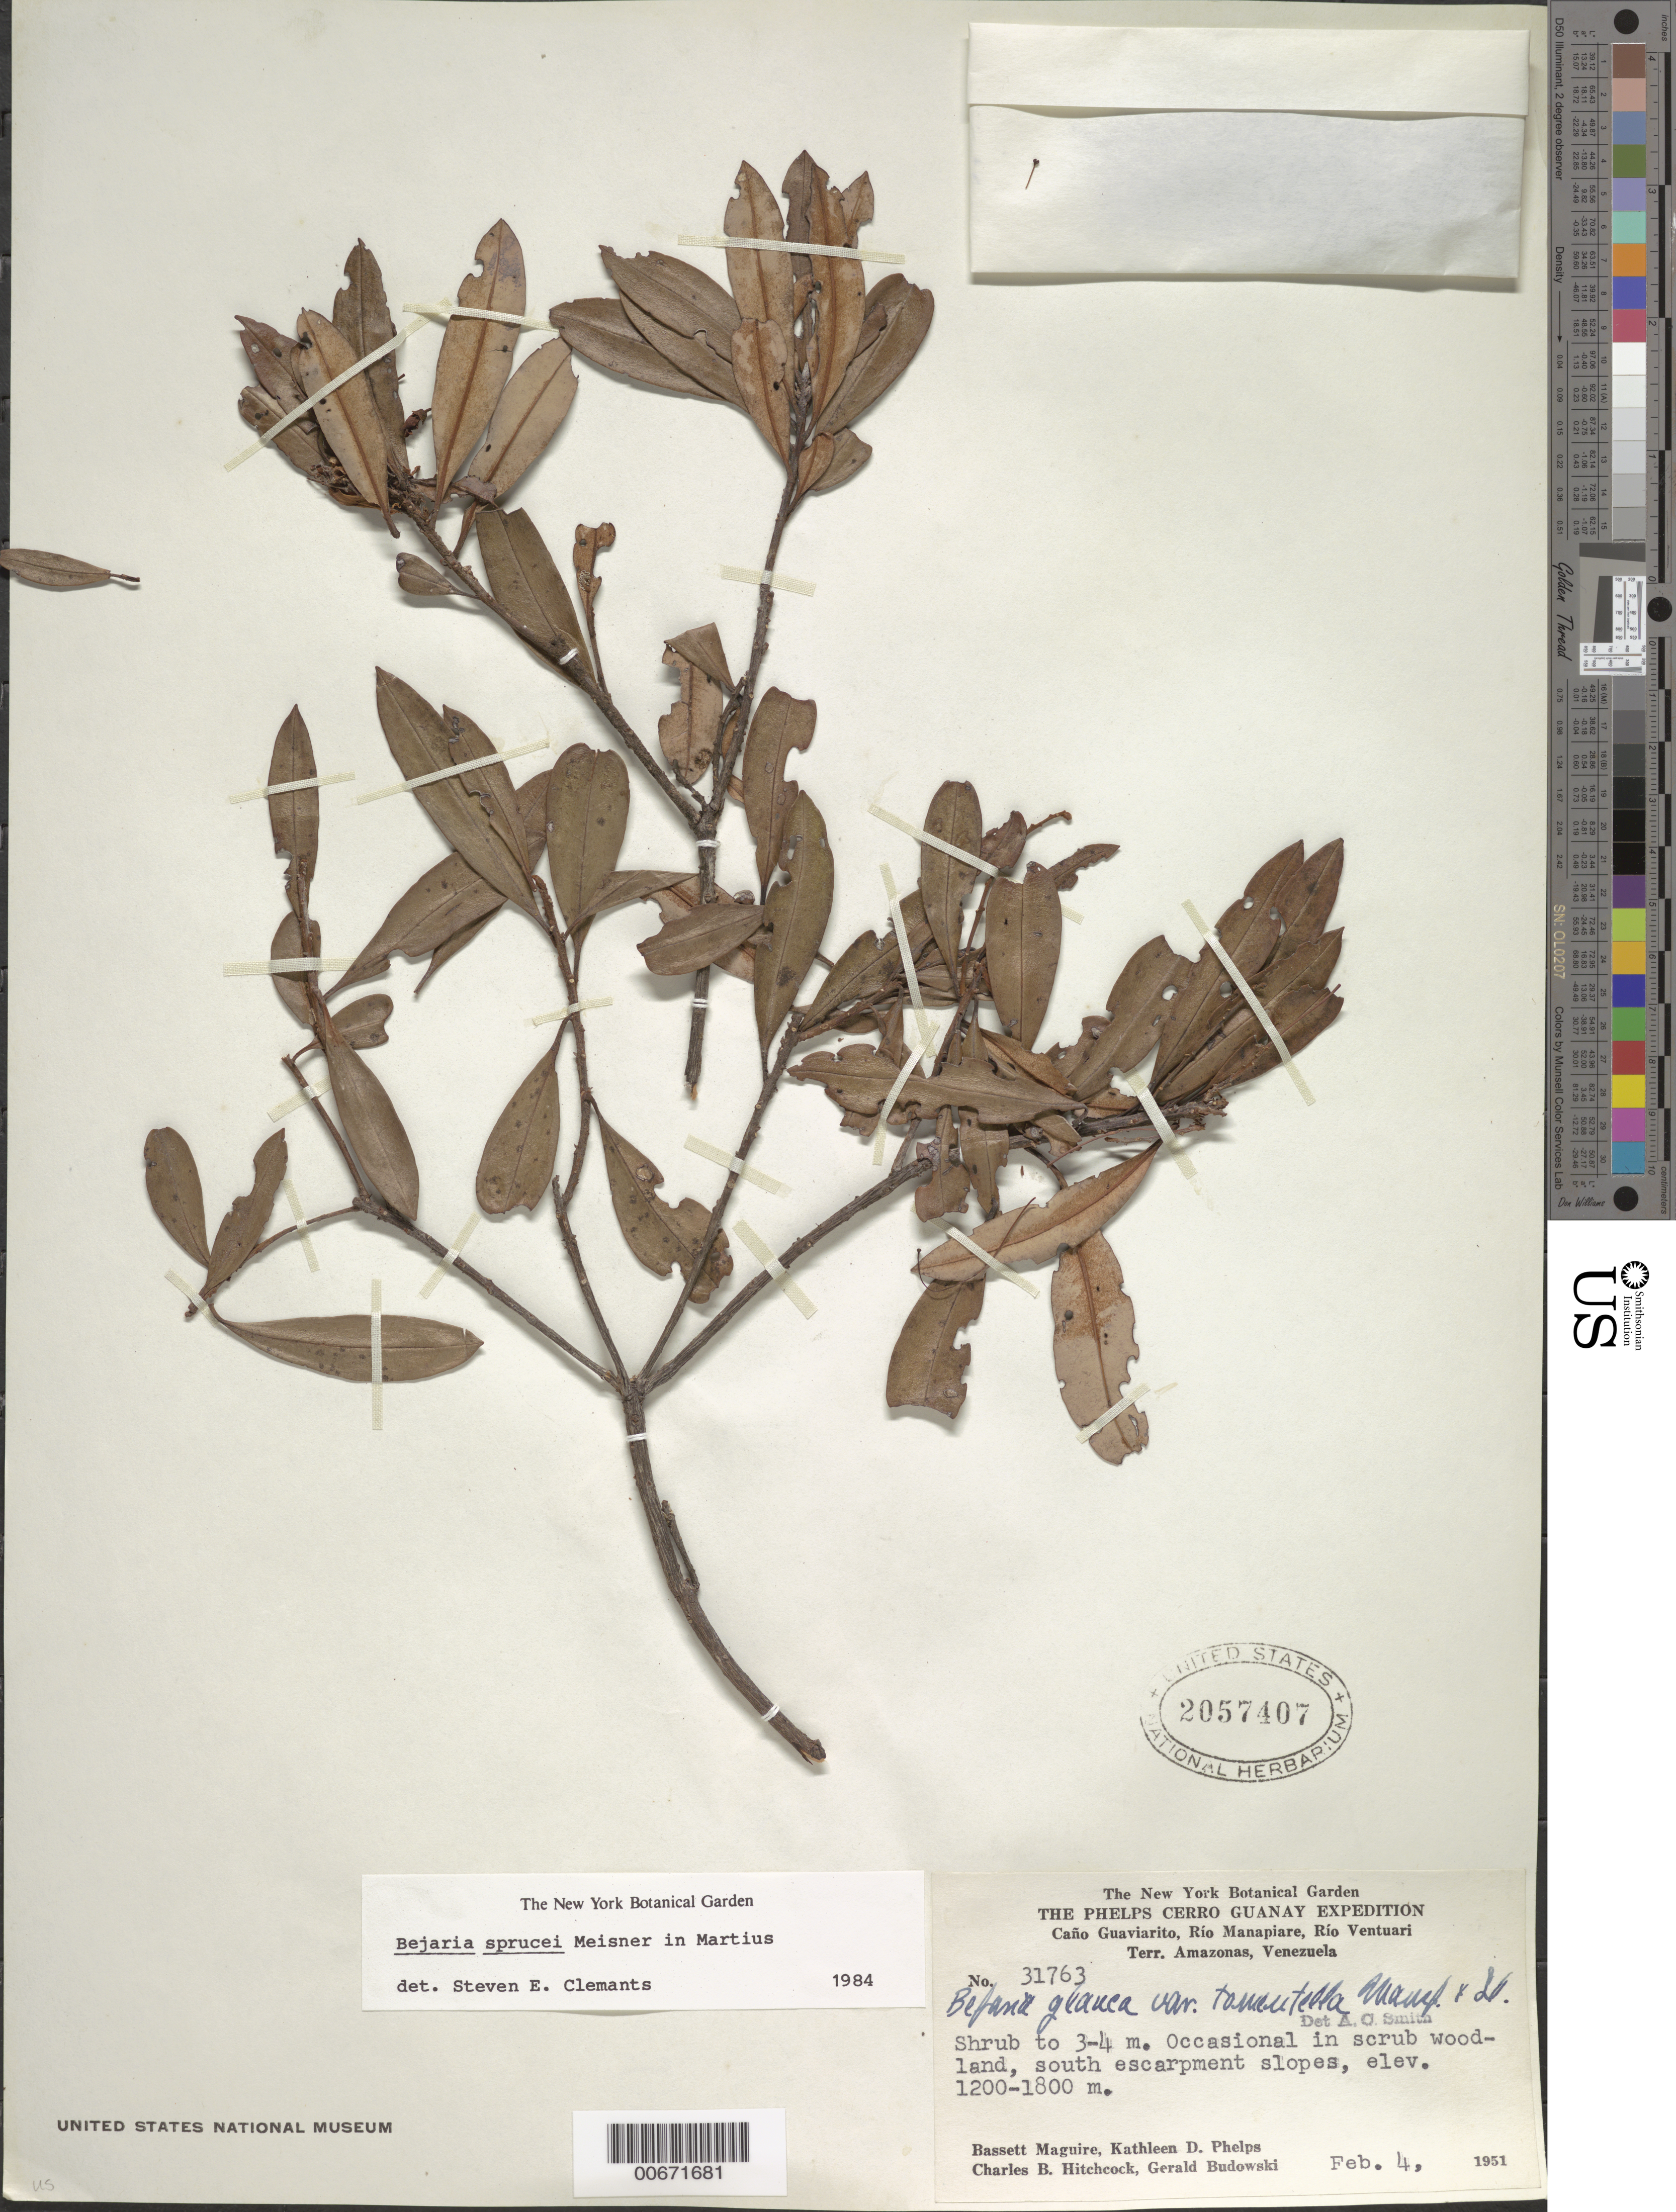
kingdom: Plantae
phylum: Tracheophyta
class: Magnoliopsida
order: Ericales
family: Ericaceae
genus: Bejaria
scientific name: Bejaria sprucei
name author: Meisn.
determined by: Clemants, S. E.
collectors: B. Maguire, K. D. Phelps, C. B. Hitchcock & G. Budowski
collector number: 31763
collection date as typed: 4-Feb-51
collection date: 1951-02-04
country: Venezuela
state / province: Amazonas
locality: Caño Guaviarito, Río Manapiare, Río Ventuari, Cerro Guanay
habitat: Scrub woodland, S escarpment slopes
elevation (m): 1200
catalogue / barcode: US 2057407